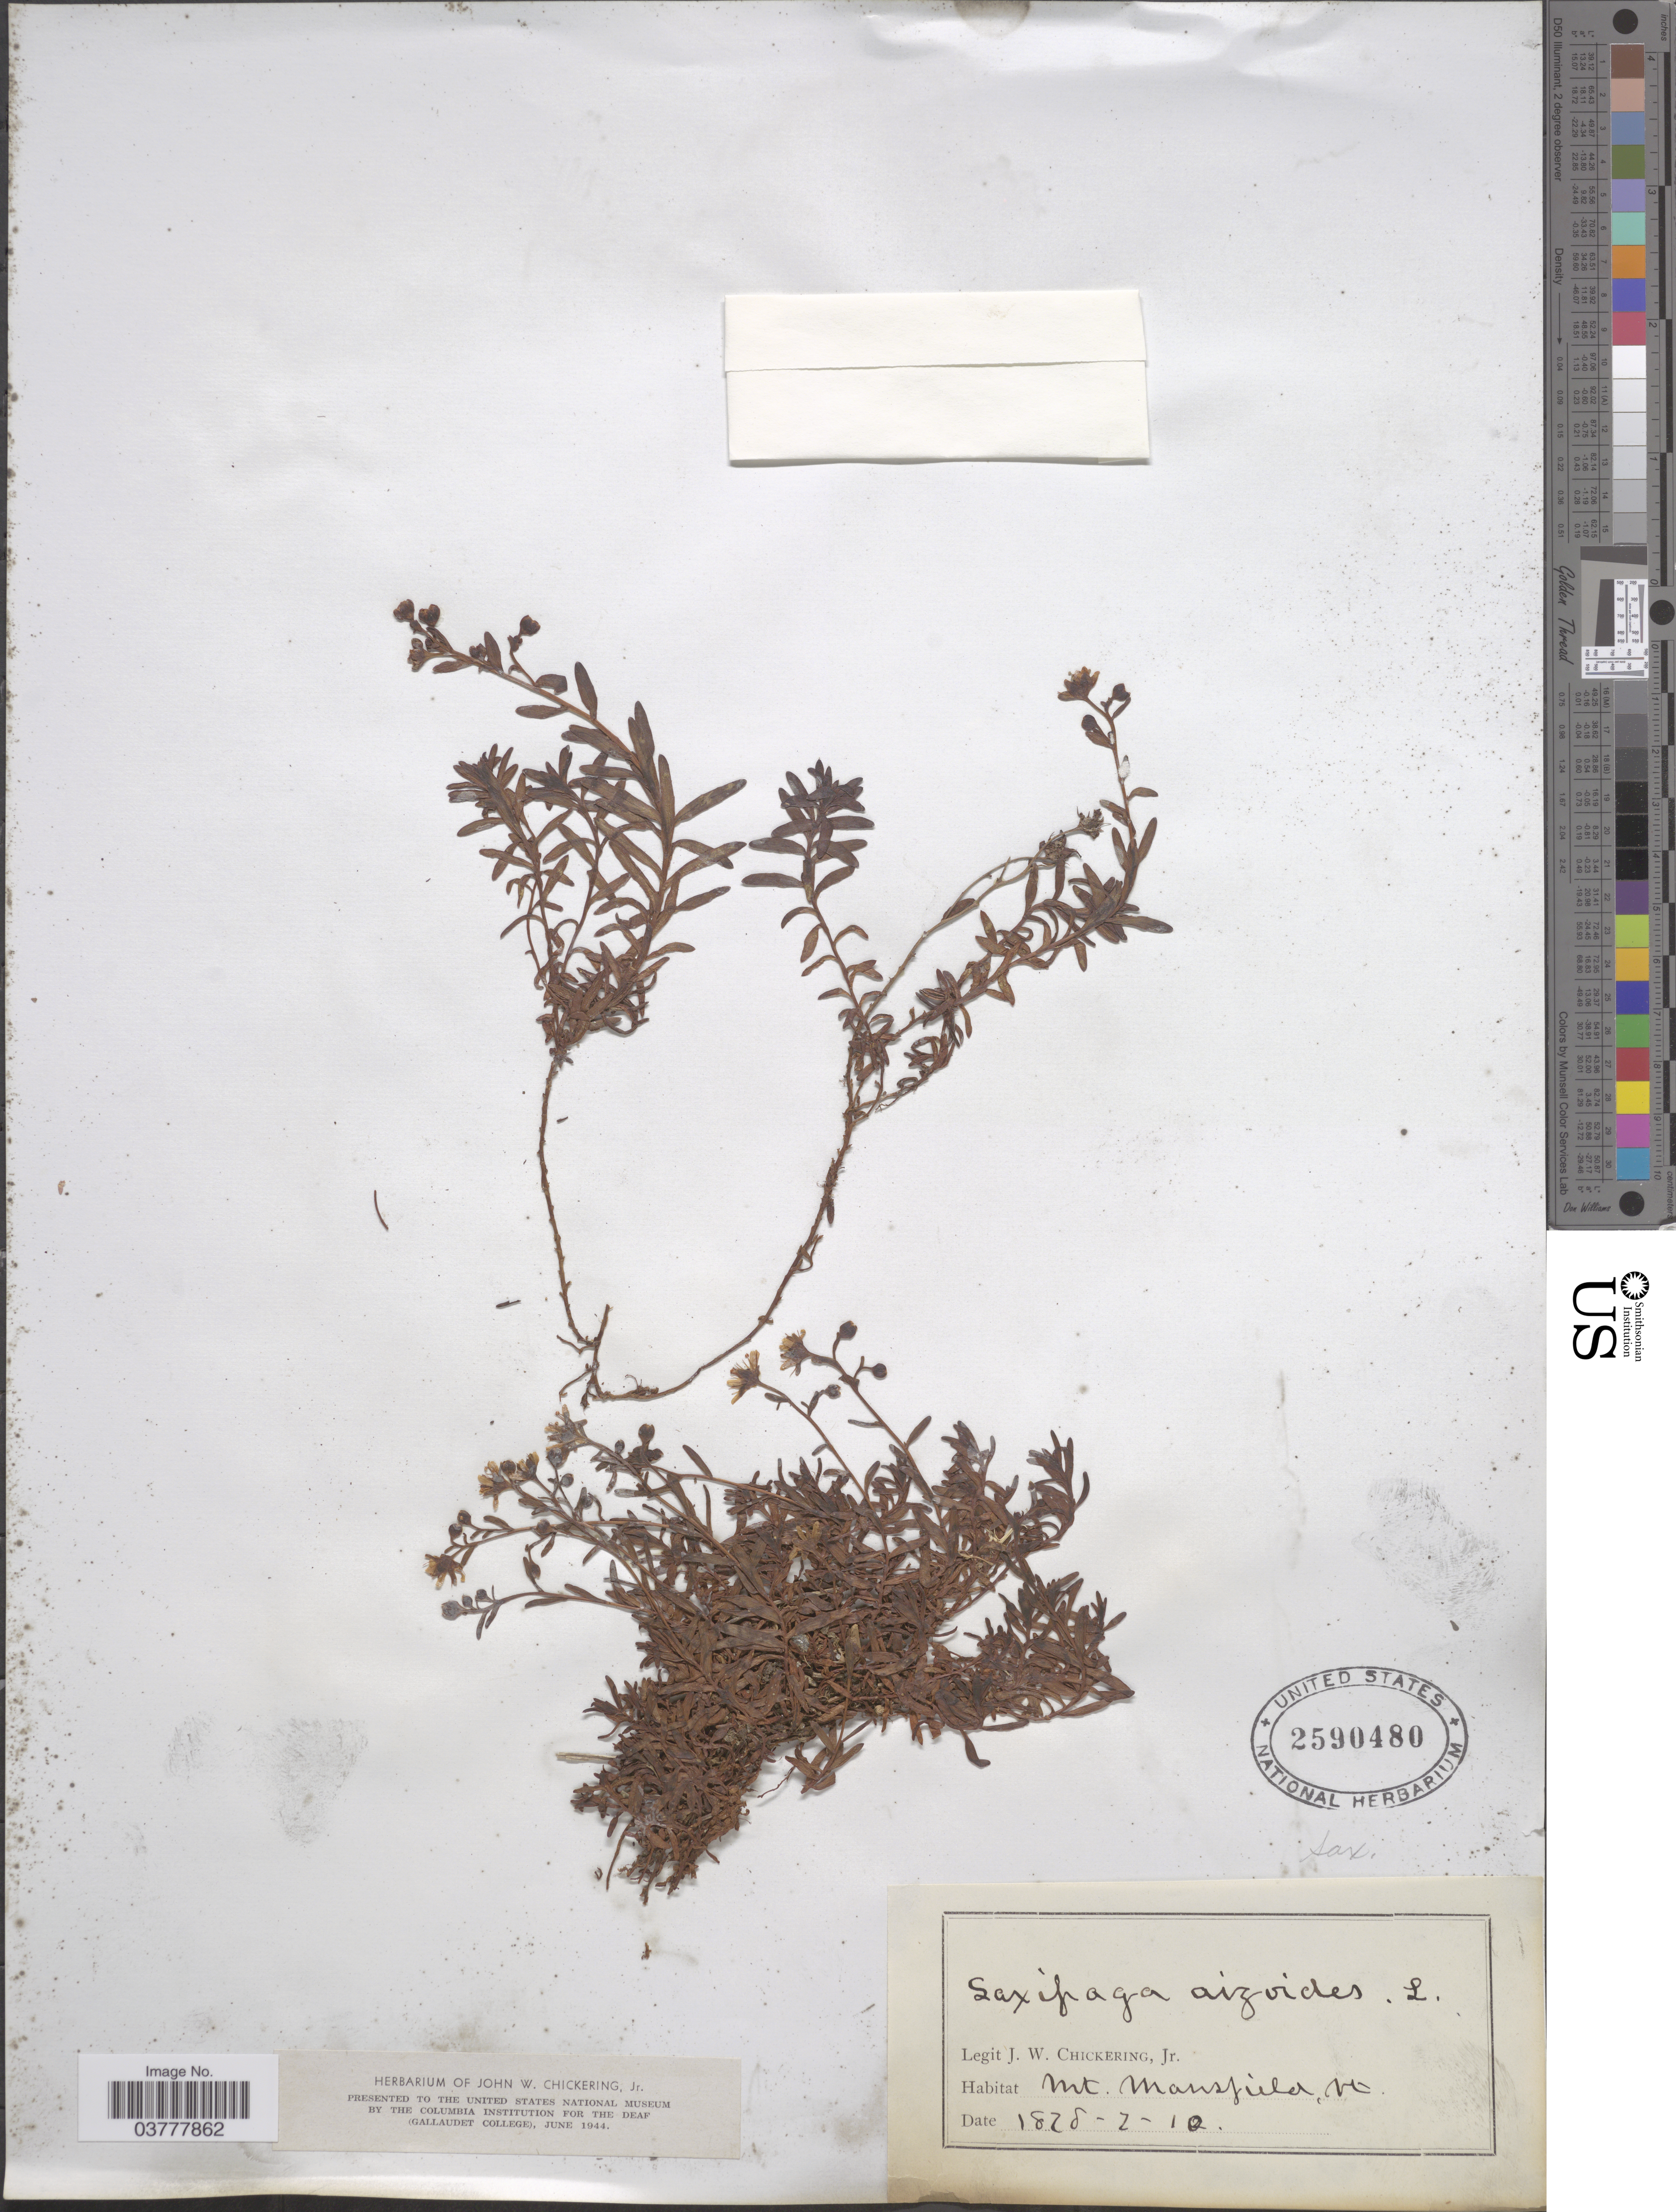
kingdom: Plantae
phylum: Tracheophyta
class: Magnoliopsida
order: Saxifragales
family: Saxifragaceae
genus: Saxifraga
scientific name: Saxifraga aizoides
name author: L.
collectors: J. W. Chickering Jr.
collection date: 1828-02-10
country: United States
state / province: Vermont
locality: Mt. Mansfield.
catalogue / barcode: US 2590480